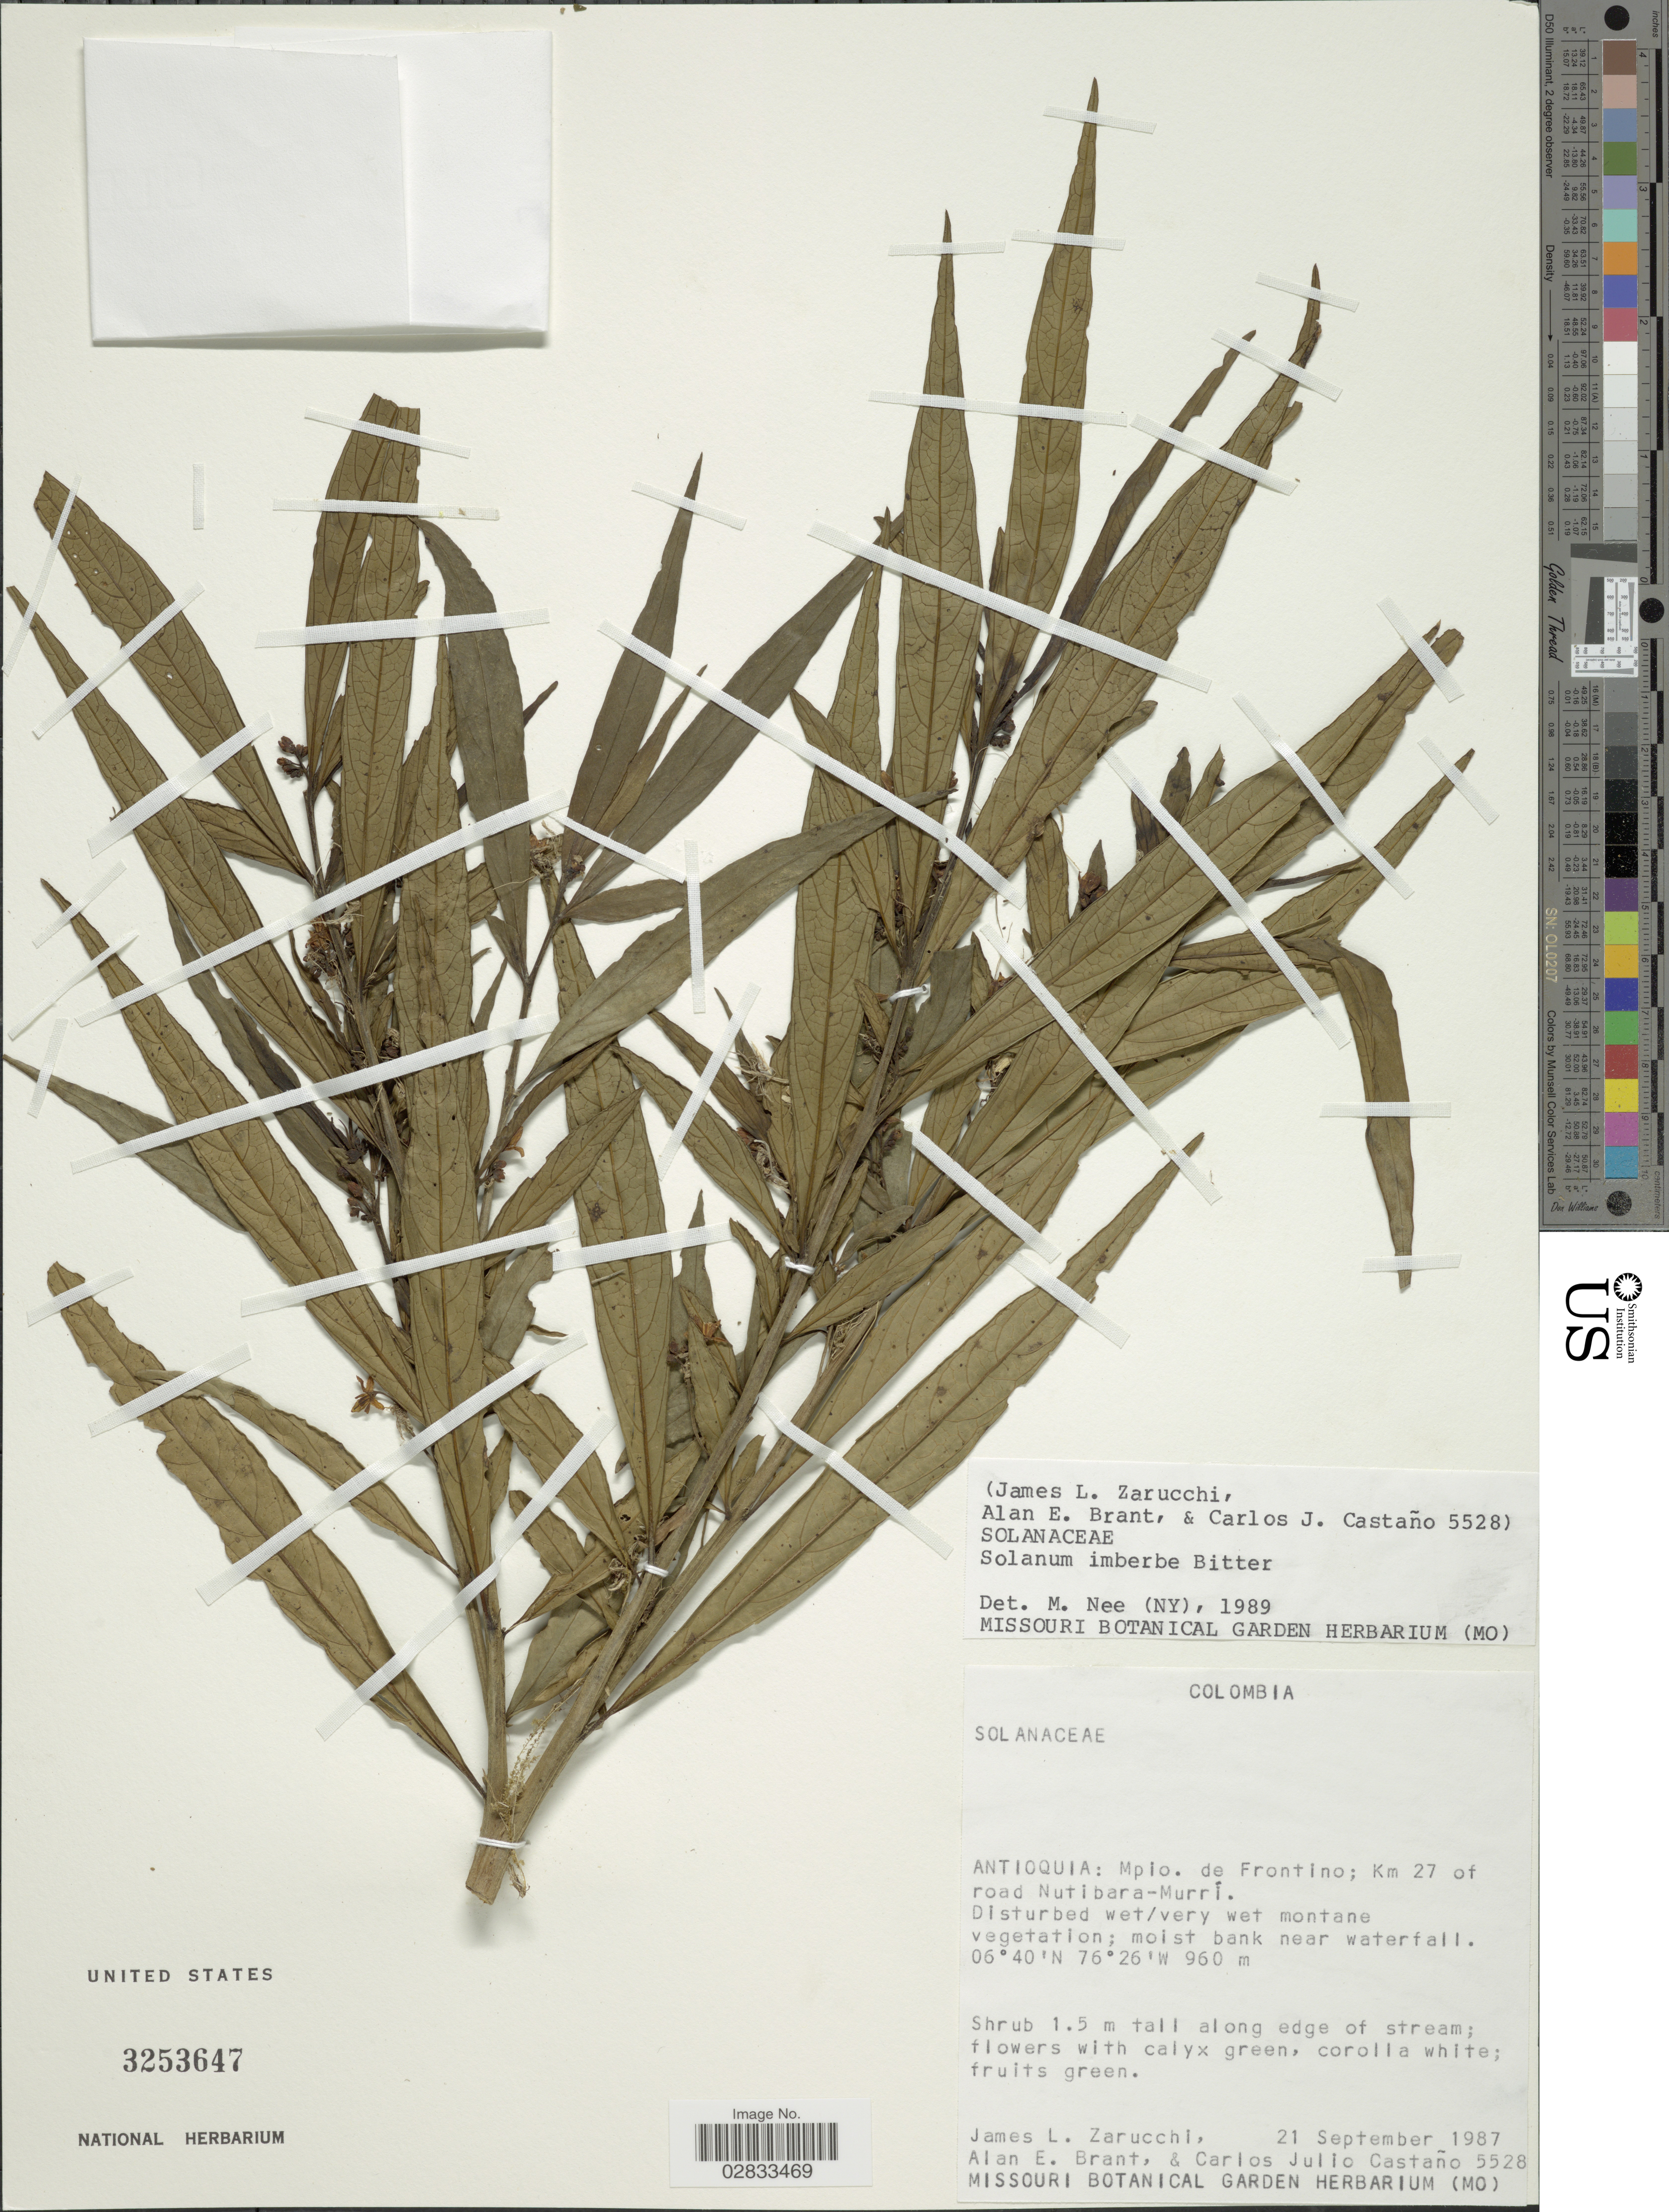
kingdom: Plantae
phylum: Tracheophyta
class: Magnoliopsida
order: Solanales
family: Solanaceae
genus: Solanum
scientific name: Solanum imberbe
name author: Bitter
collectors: J. L. Zarucchi, A. Brant & C. Castaño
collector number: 5528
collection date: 1987-09-21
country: Colombia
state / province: Antioquia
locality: Mpio. de Frontino; Km 27 of road Nutibara-Murrí.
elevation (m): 960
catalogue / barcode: US 3253647